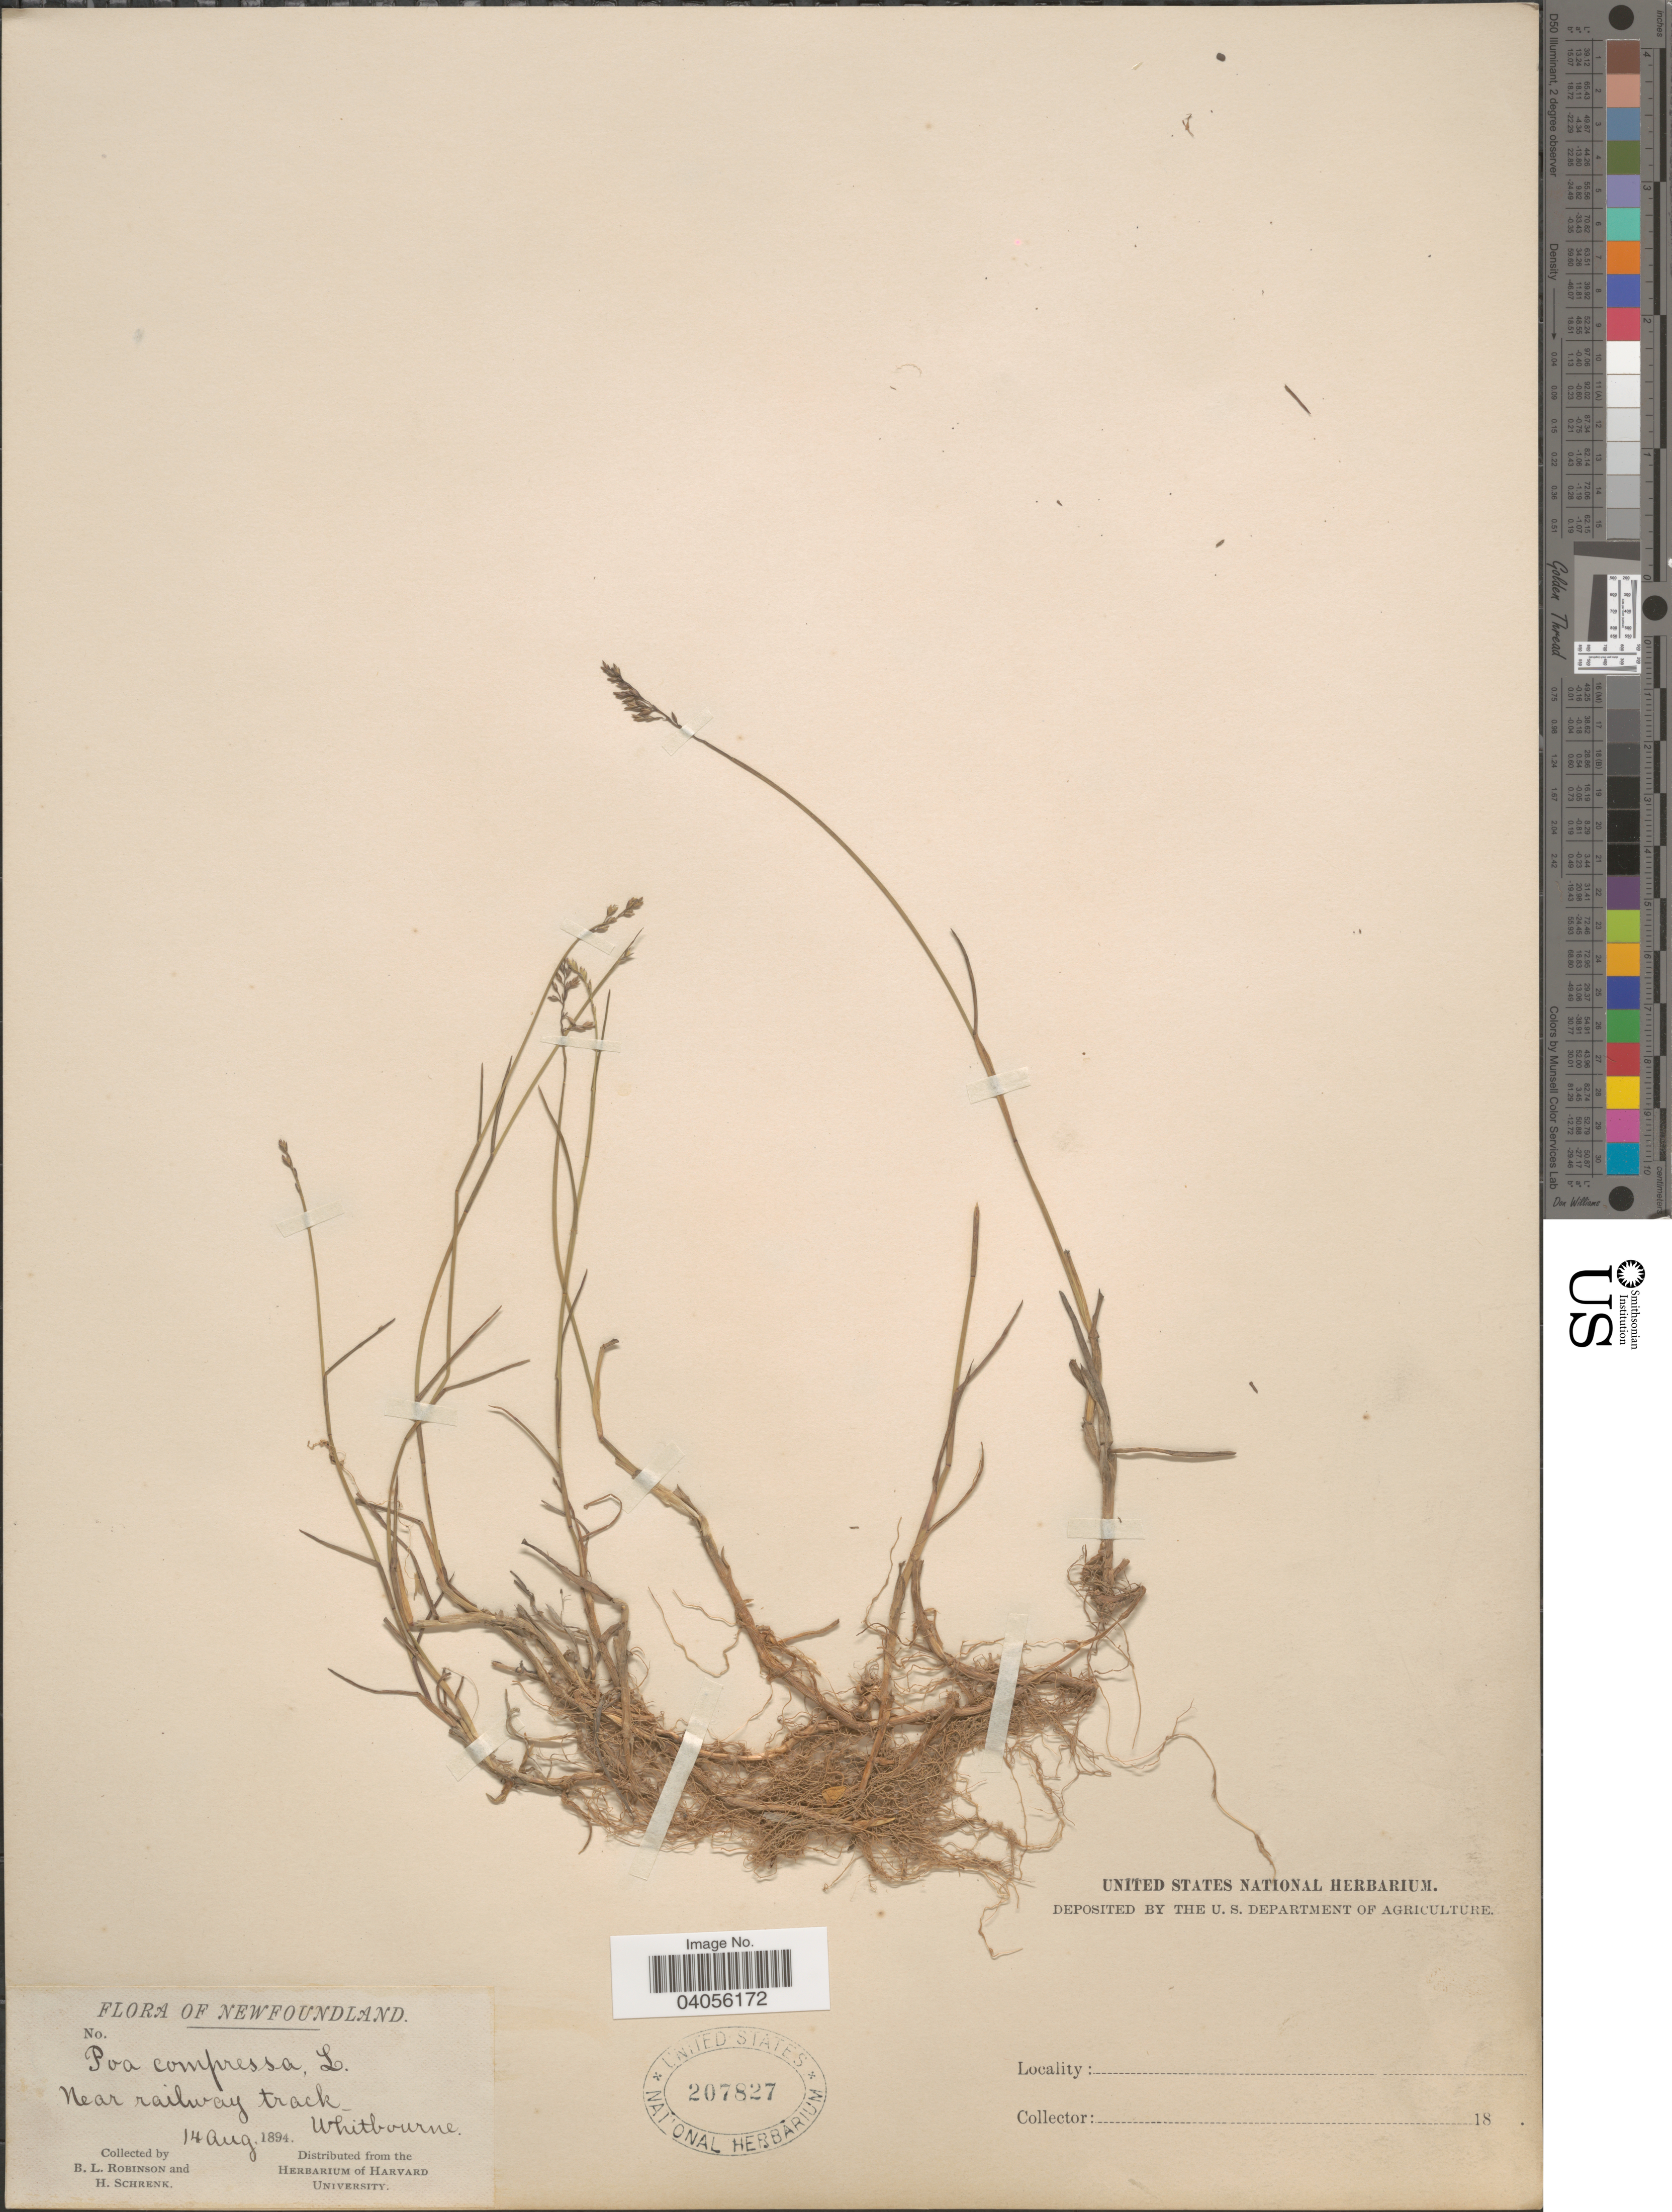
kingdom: Plantae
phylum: Tracheophyta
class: Liliopsida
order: Poales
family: Poaceae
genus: Poa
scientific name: Poa compressa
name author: L.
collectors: B. L. Robinson & H. Schrenk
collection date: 1894-08-14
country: Canada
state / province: Newfoundland and Labrador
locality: Near railway track. Whitbourne.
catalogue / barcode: US 207827